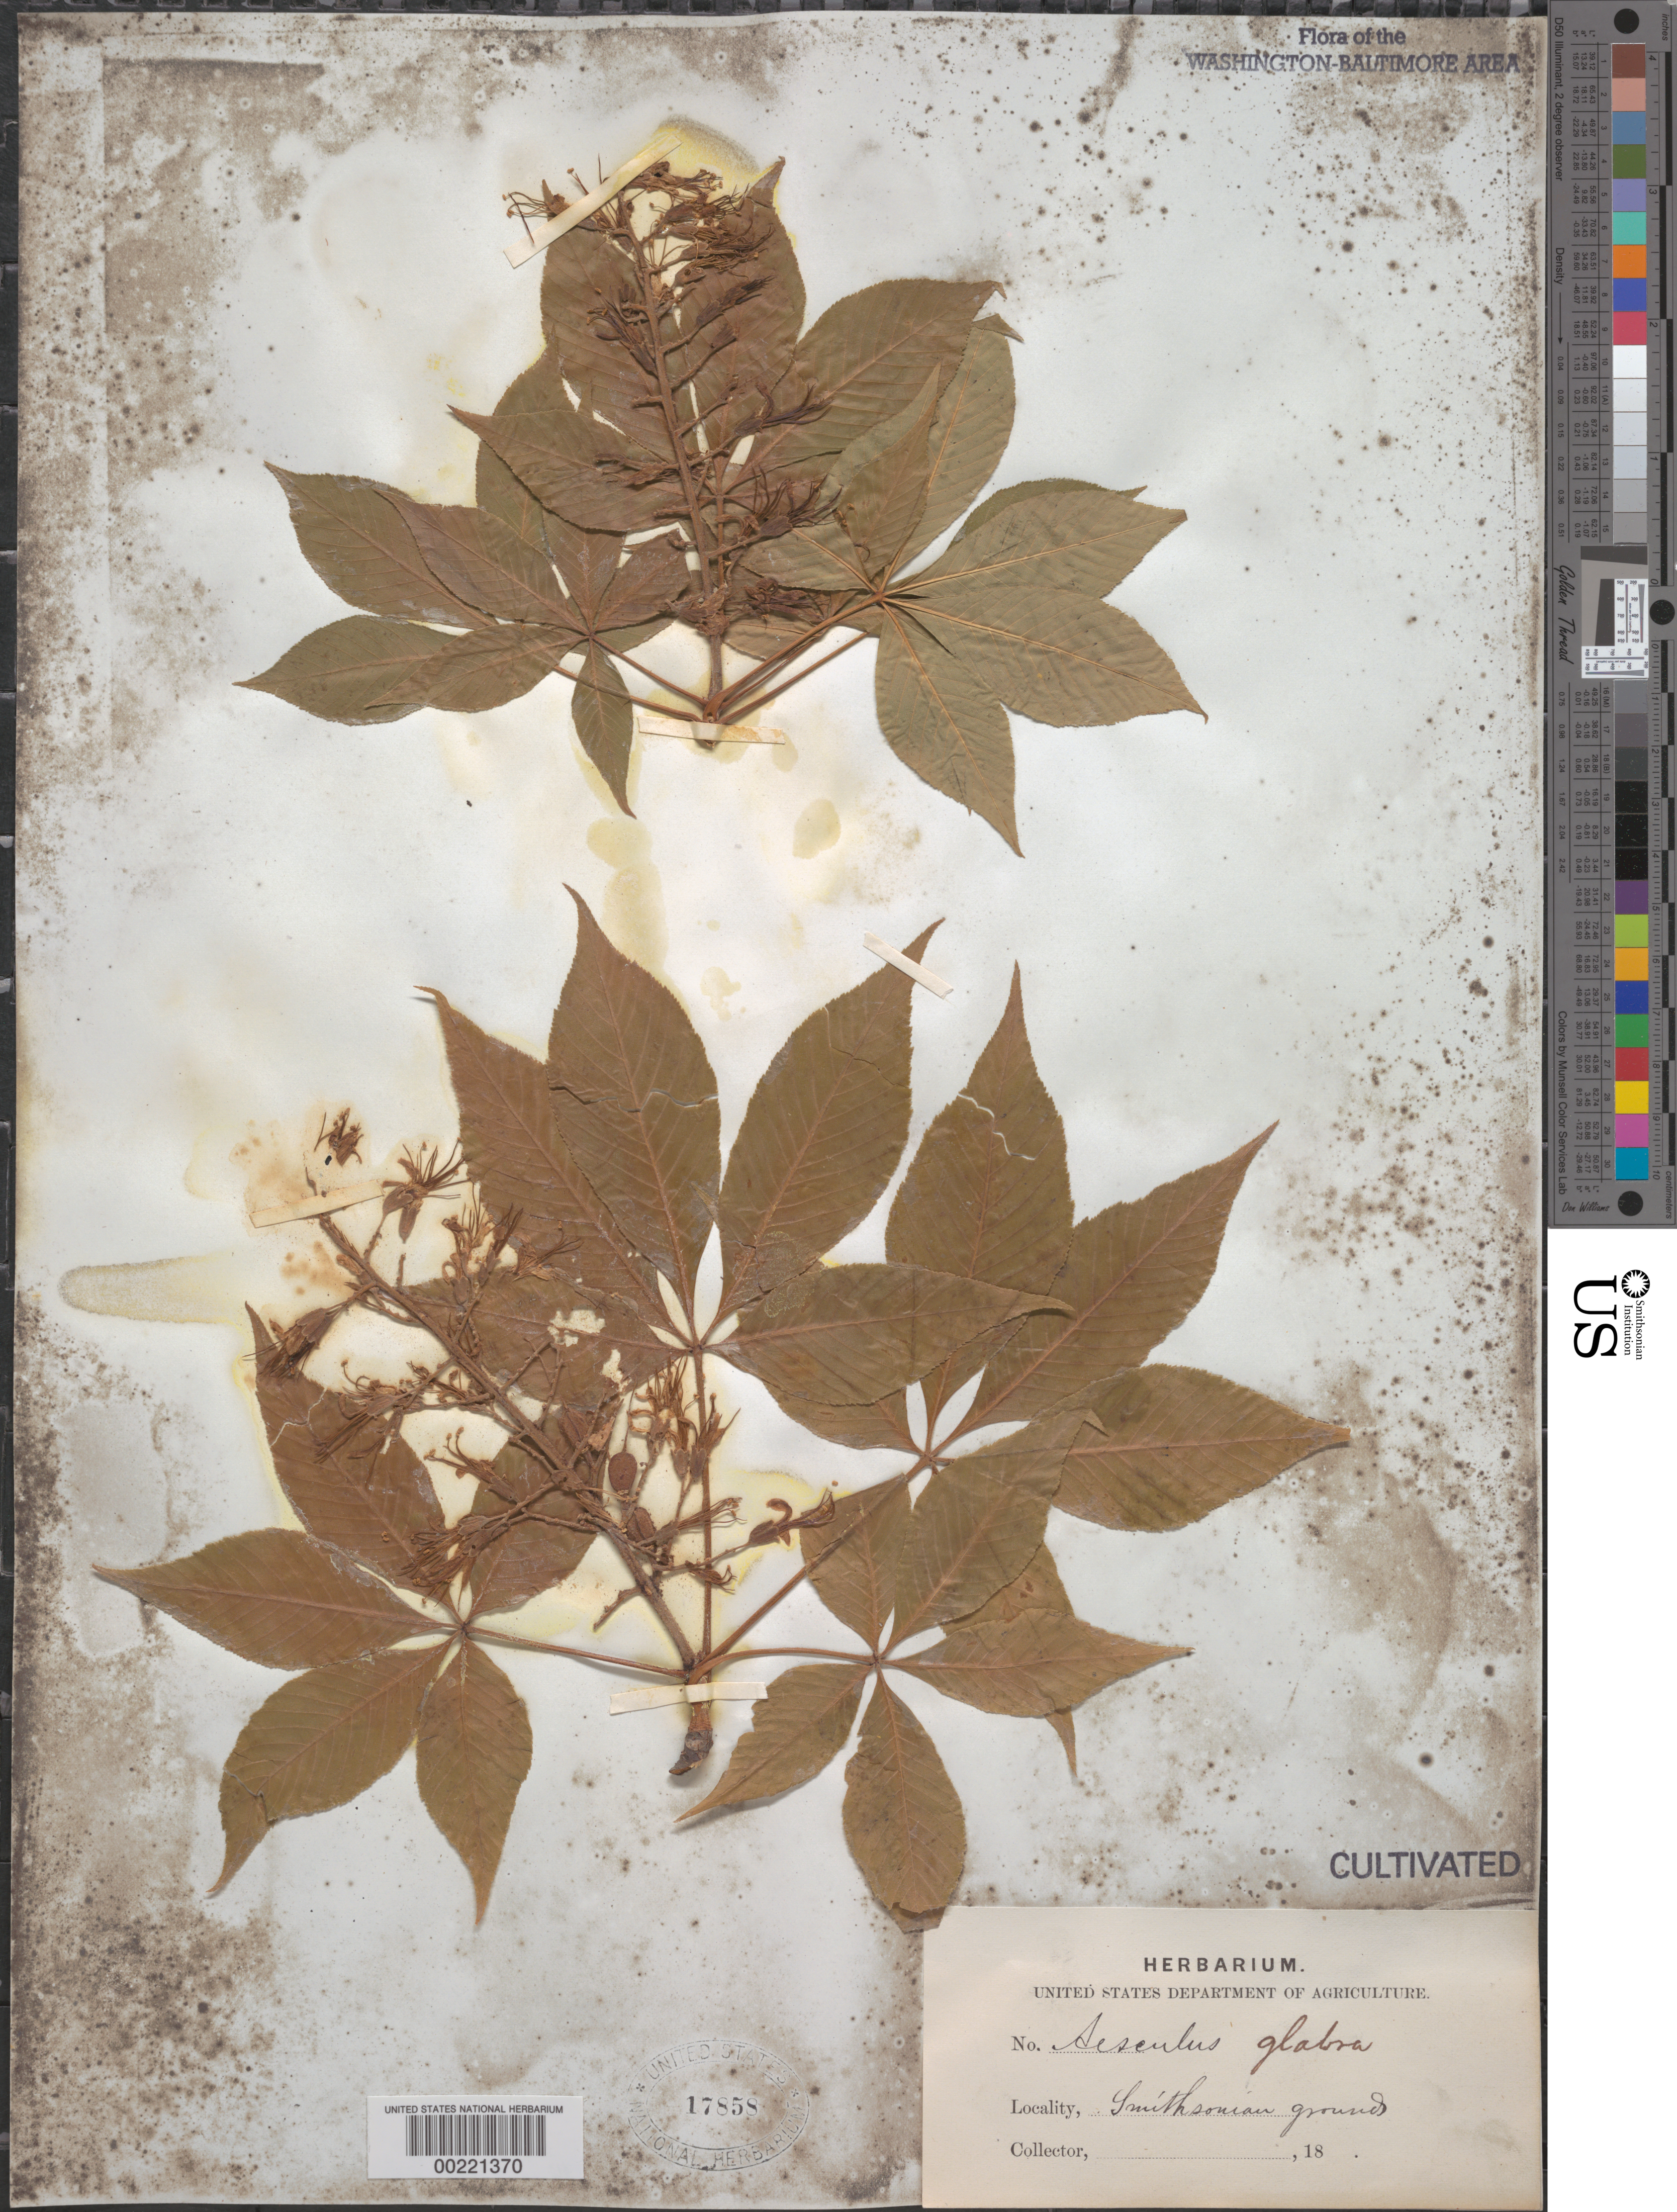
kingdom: Plantae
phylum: Tracheophyta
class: Magnoliopsida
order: Sapindales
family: Sapindaceae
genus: Aesculus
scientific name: Aesculus glabra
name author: Willd.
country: United States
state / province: District of Columbia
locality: Smithsonian grounds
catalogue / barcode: US 17858